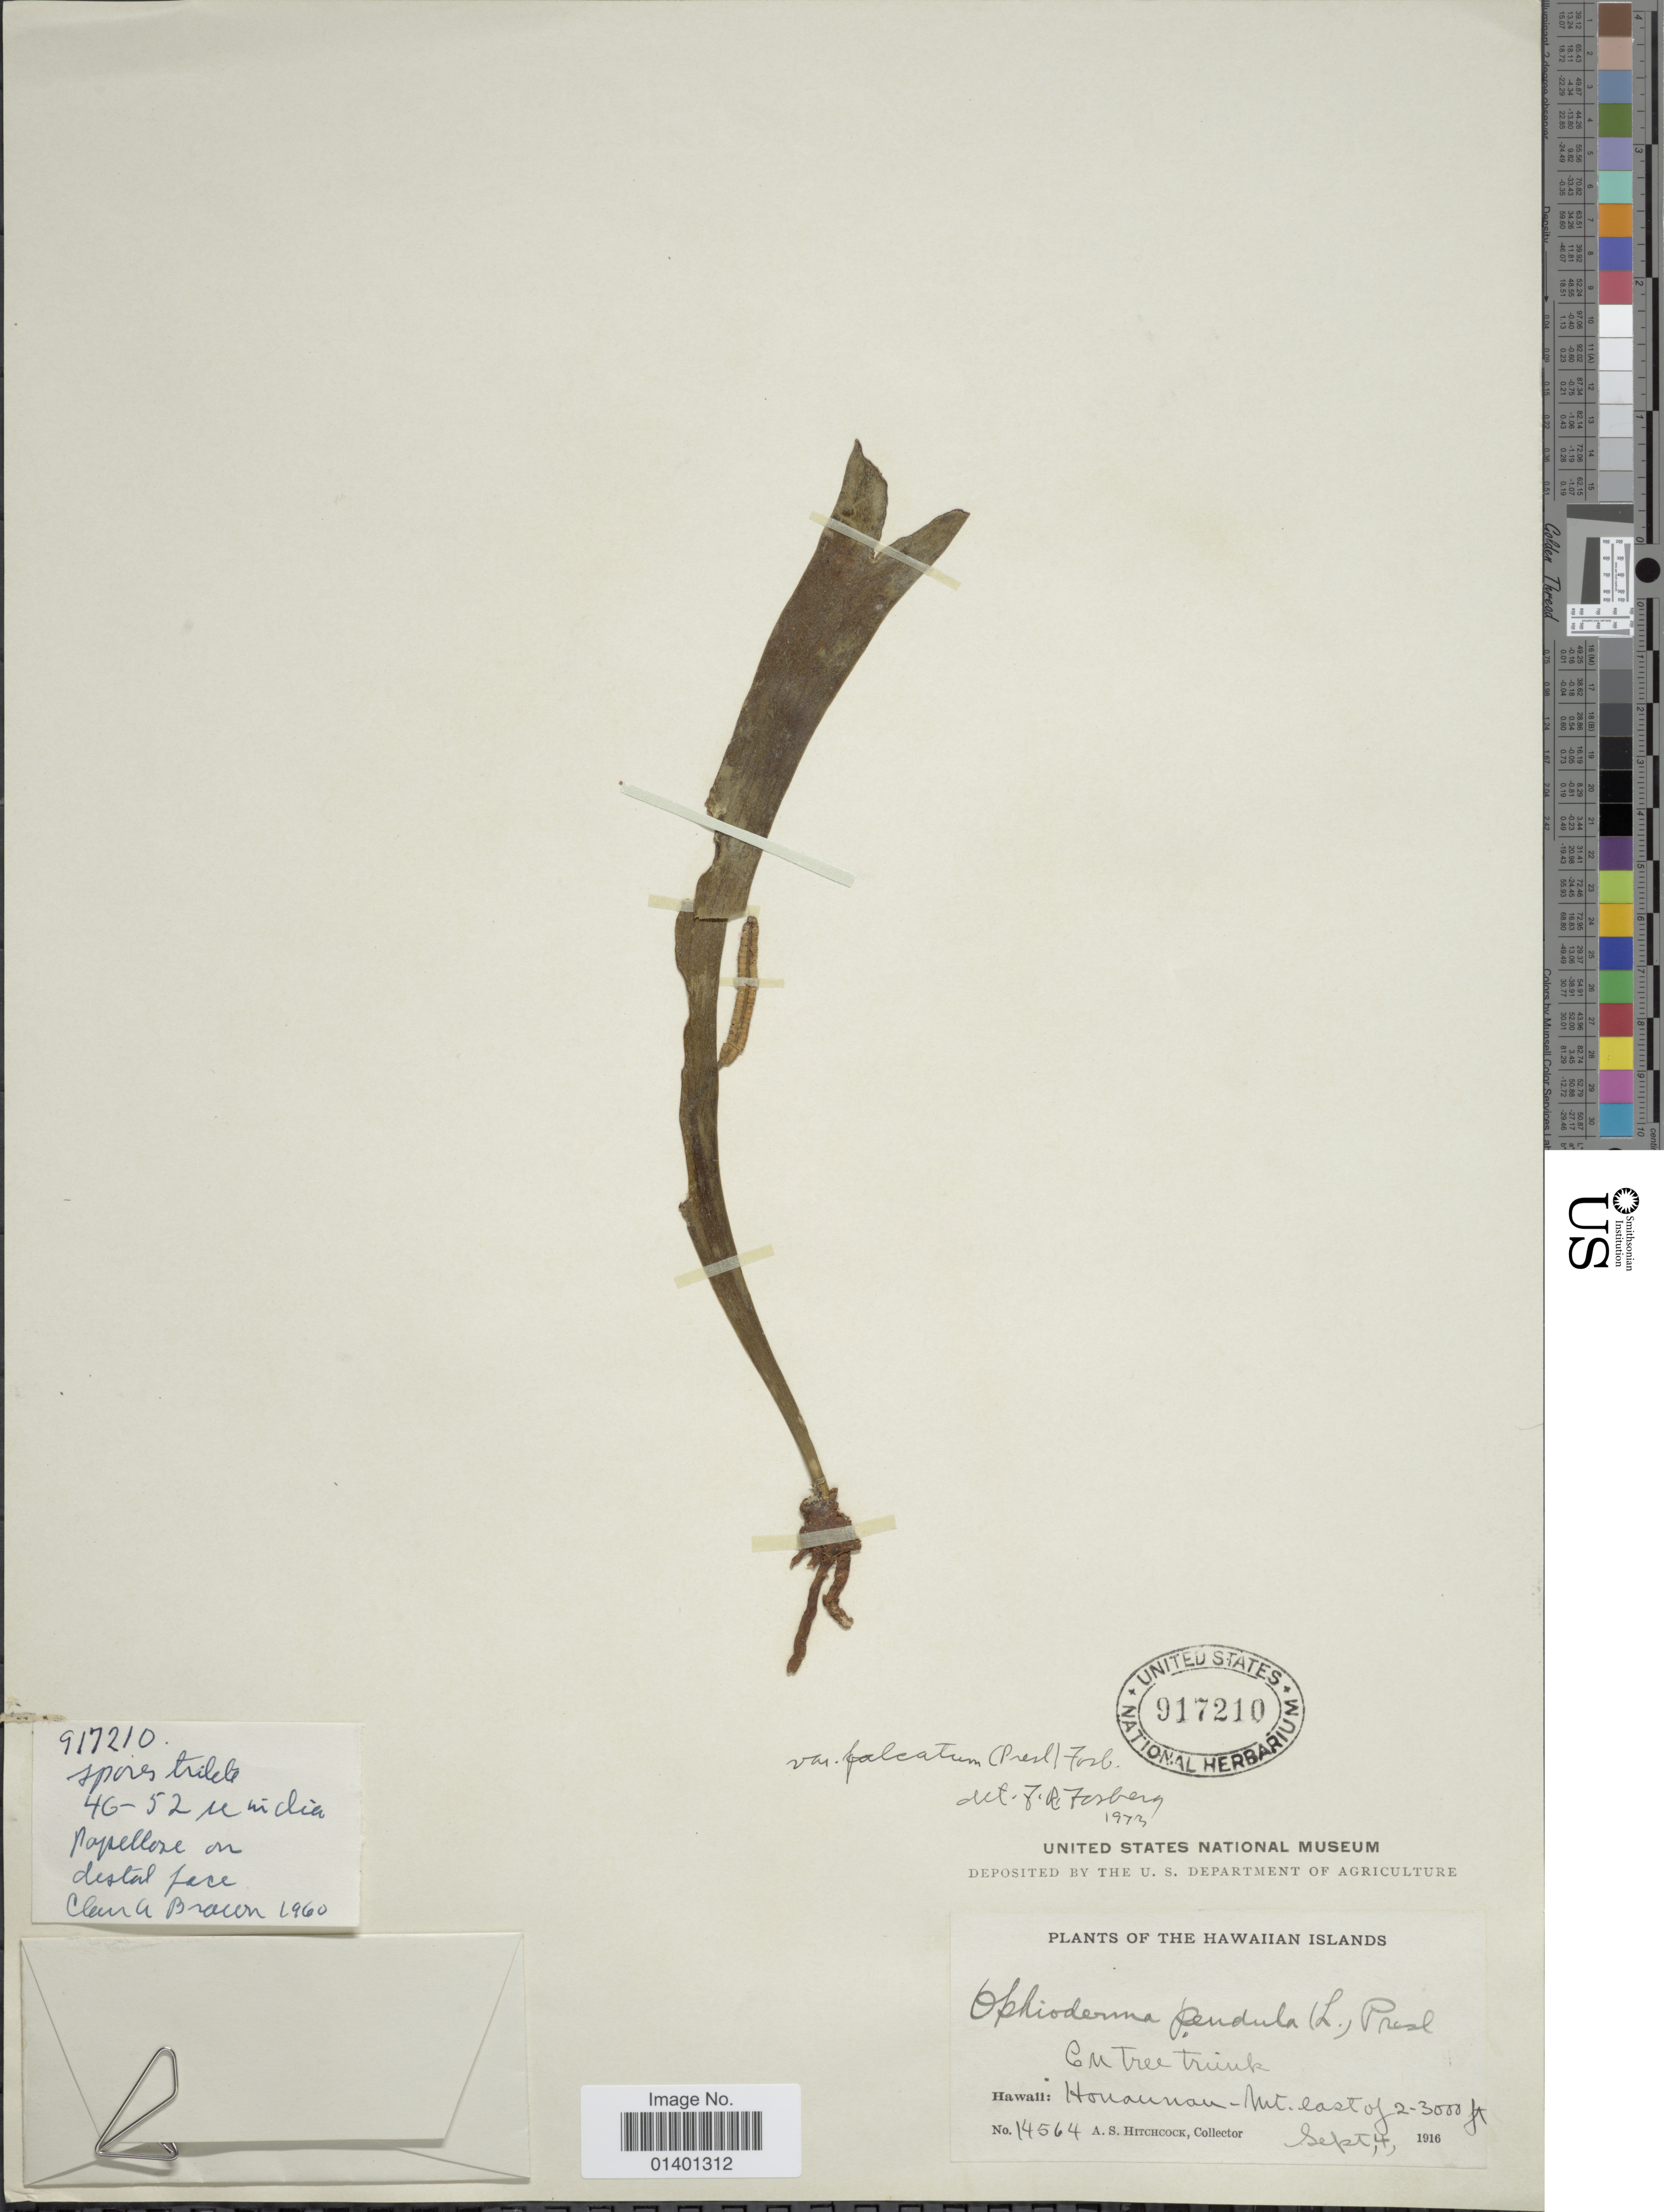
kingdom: Plantae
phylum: Tracheophyta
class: Polypodiopsida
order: Ophioglossales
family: Ophioglossaceae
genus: Ophioderma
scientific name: Ophioderma pendulum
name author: (L.) C. Presl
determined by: Wagner, W. L., (BOT), Smithsonian Institution - National Museum of Natural History (UNITED STATES)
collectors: A. S. Hitchcock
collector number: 14564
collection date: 1916-09-04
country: United States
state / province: Hawaii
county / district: Hawaii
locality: Hawaiian islands, Honaunau - Mt. east of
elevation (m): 610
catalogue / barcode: US 917210